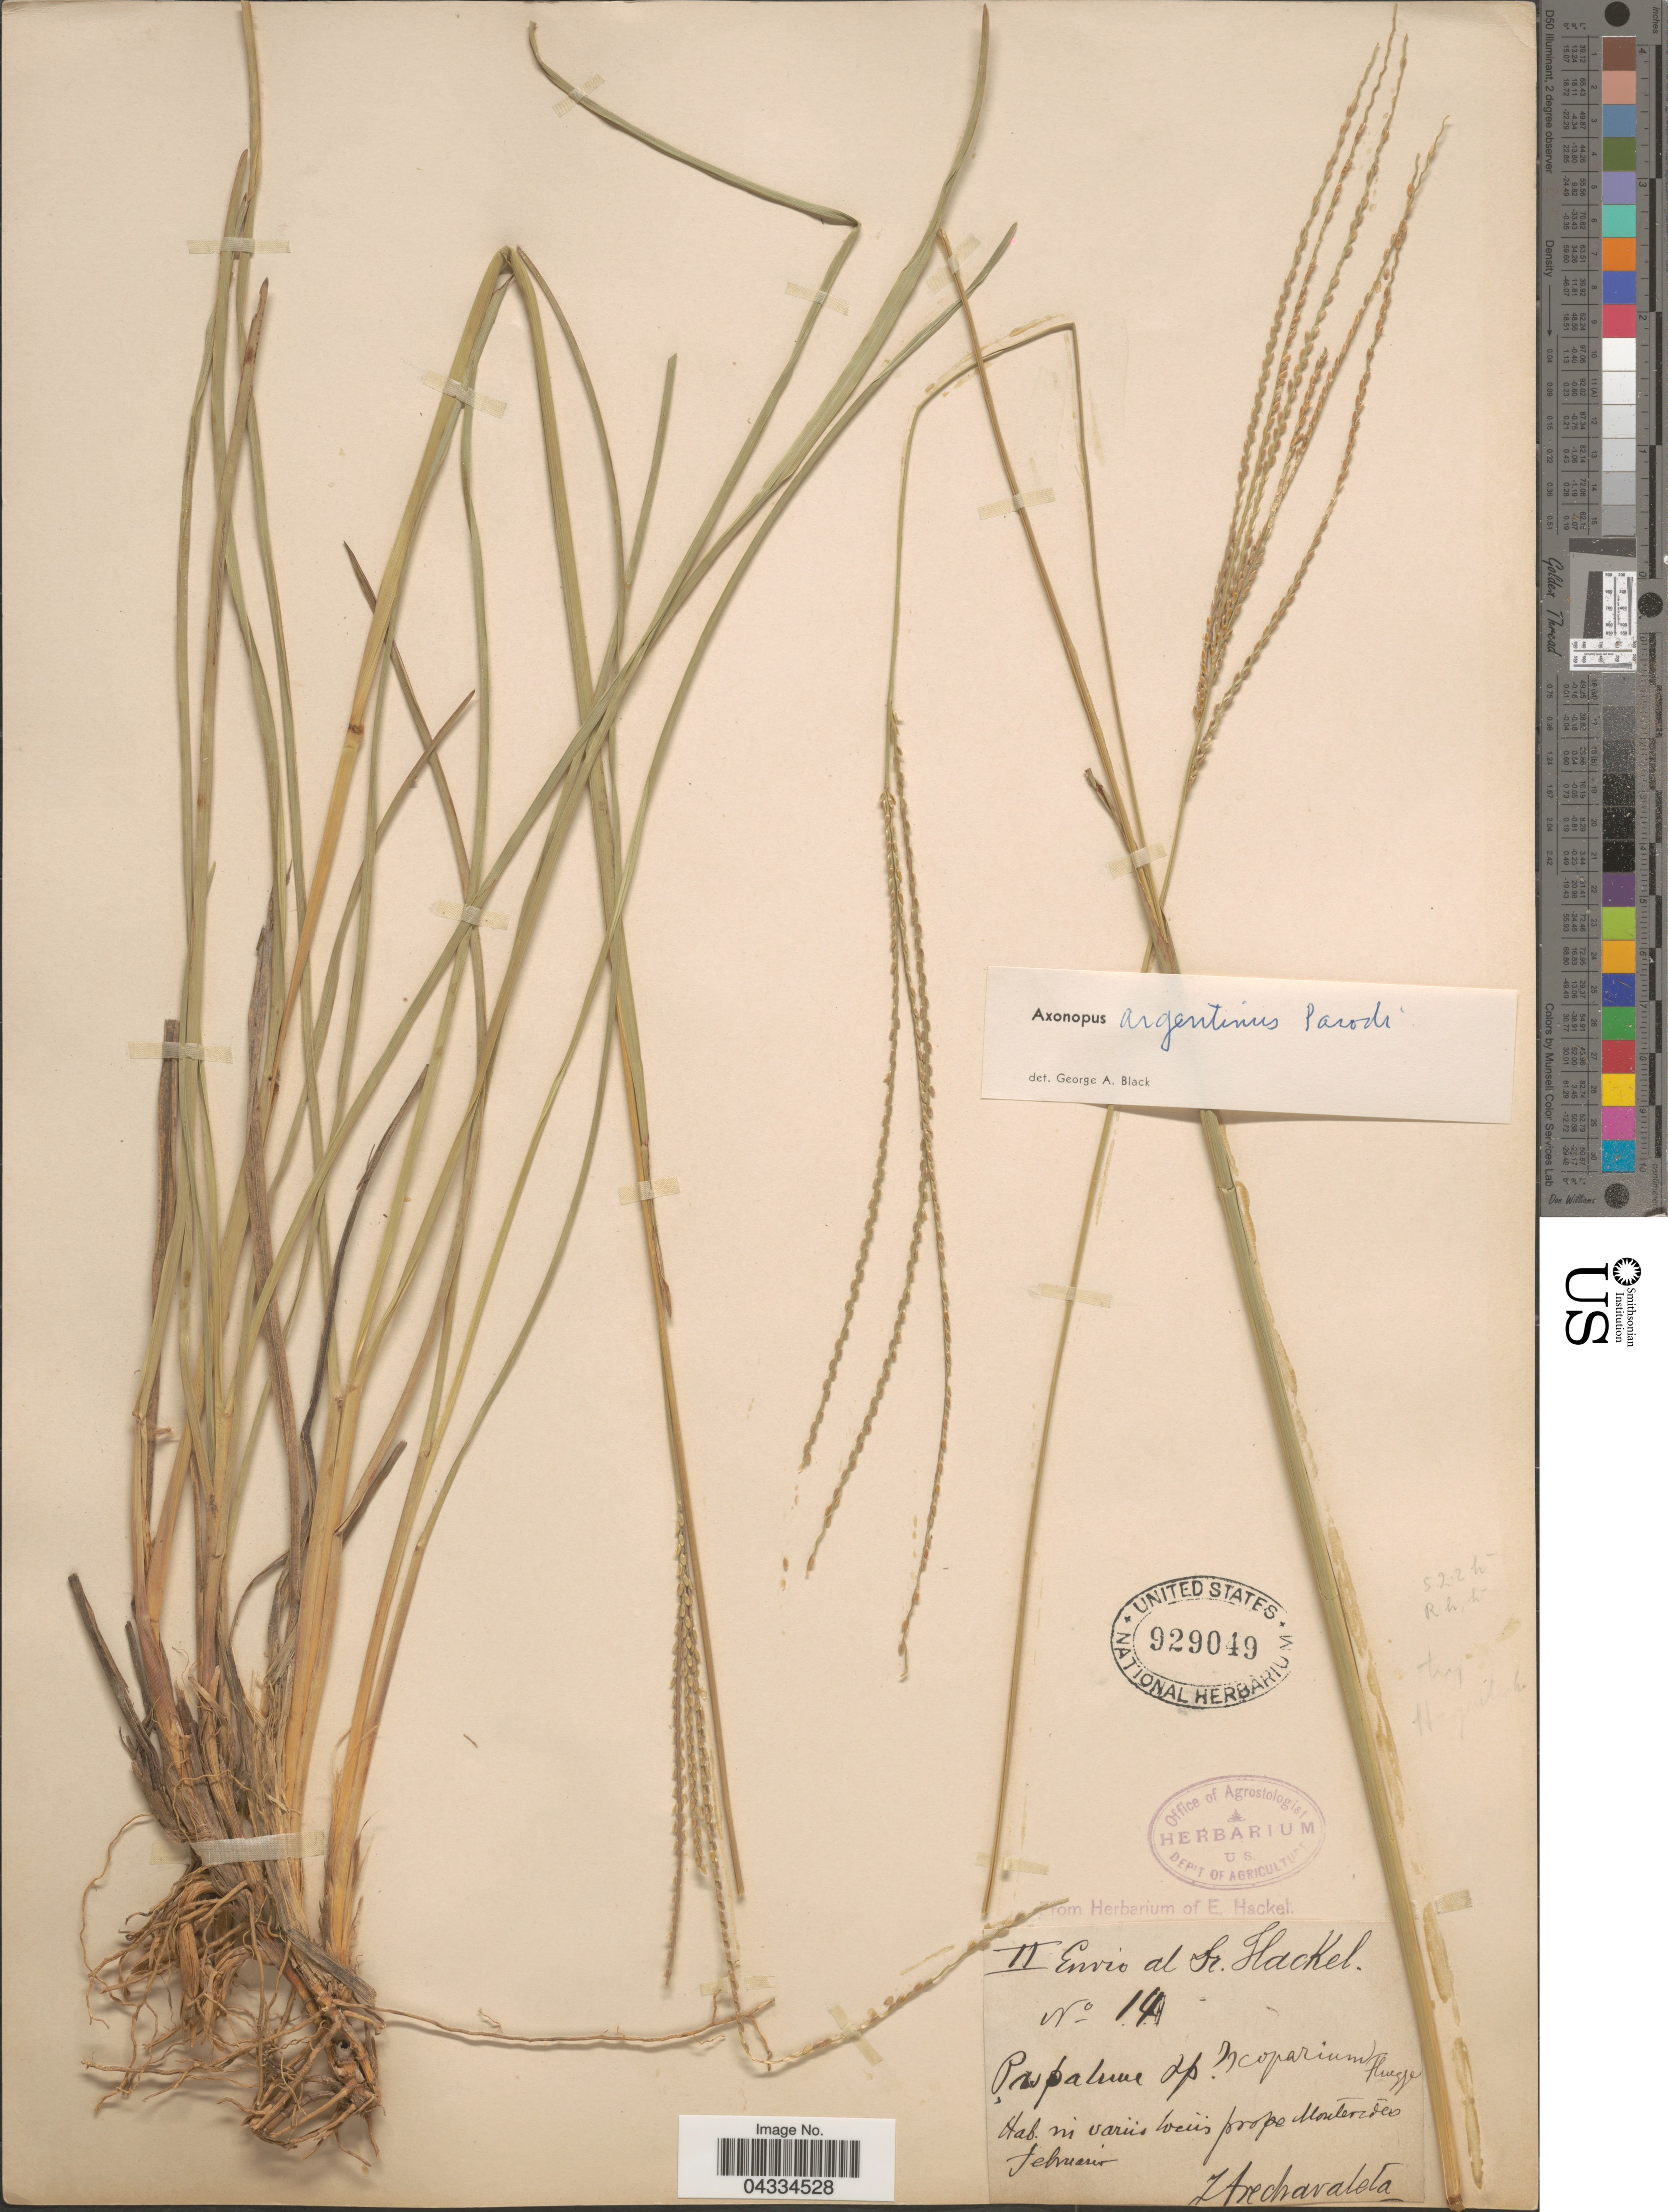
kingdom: Plantae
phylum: Tracheophyta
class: Liliopsida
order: Poales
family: Poaceae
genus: Axonopus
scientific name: Axonopus argentinus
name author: Parodi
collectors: J. Arechavaleta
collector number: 14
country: Uruguay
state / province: Montevideo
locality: In variis lociis prope Montevideo.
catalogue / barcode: US 929049